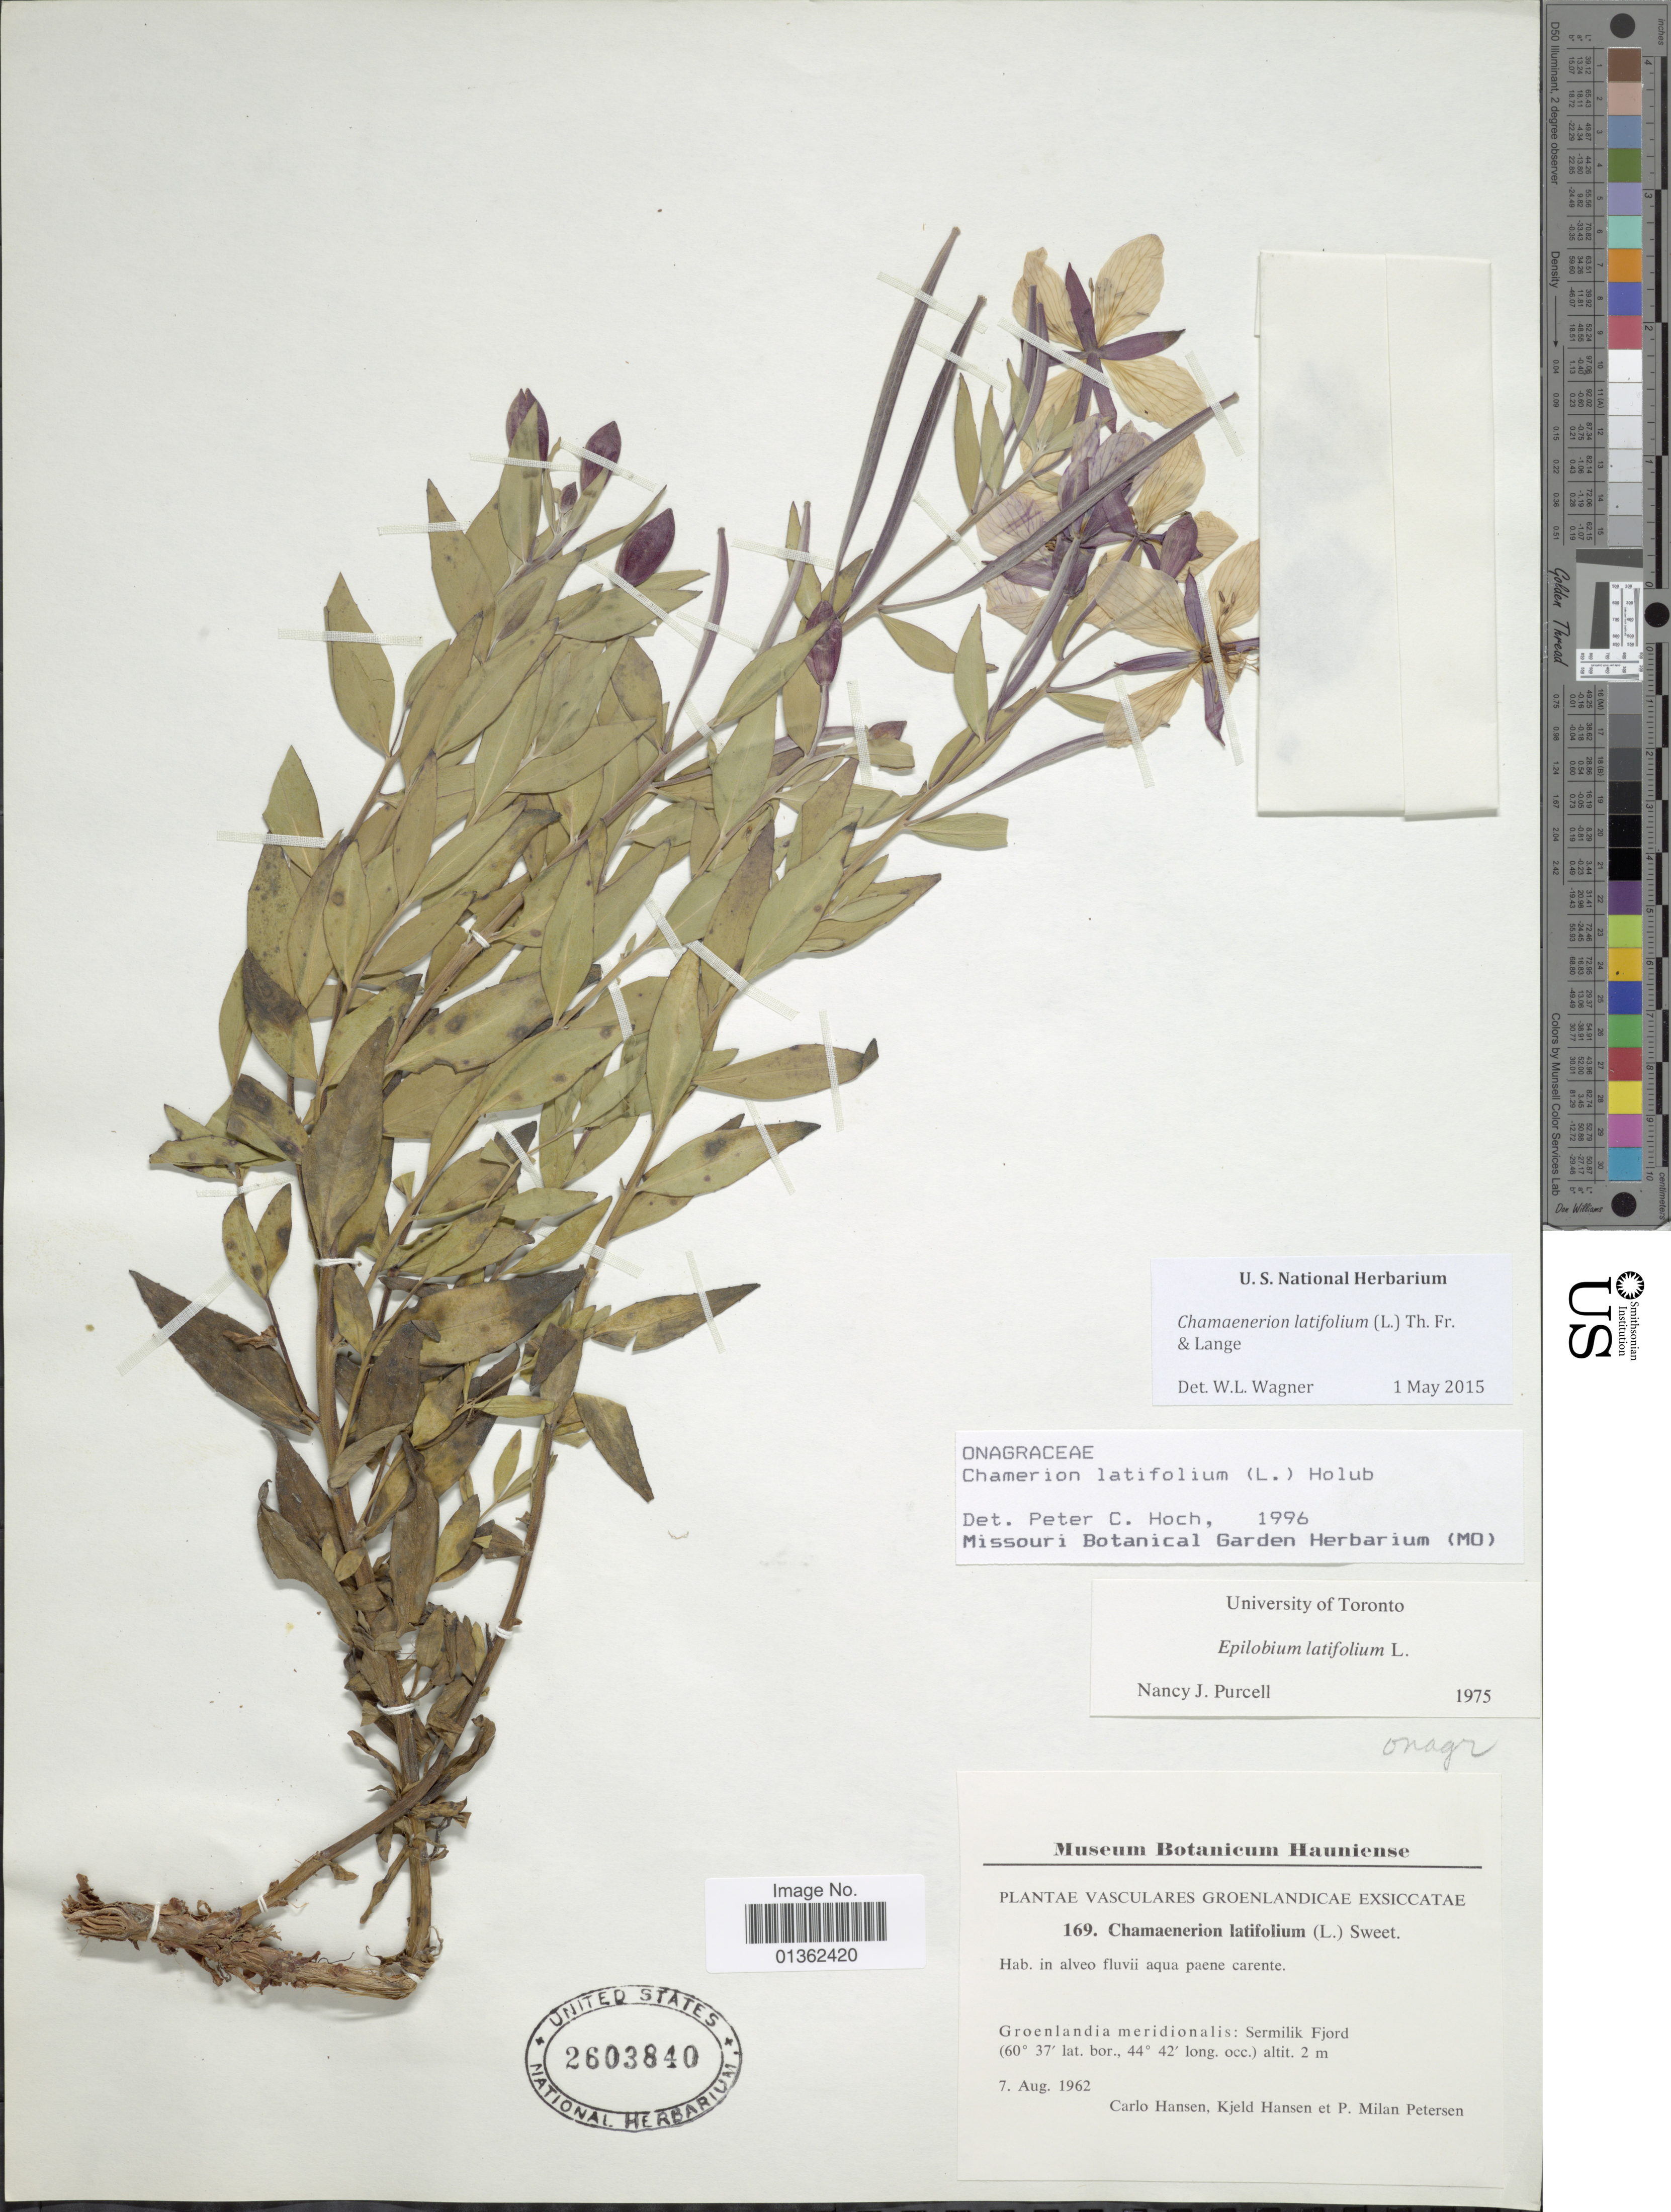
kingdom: Plantae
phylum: Tracheophyta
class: Magnoliopsida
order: Myrtales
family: Onagraceae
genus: Chamaenerion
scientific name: Chamaenerion latifolium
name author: (L.) Th. Fr. & Lange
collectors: C. Hansen, K. Hansen & P. Petersen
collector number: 169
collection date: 1962-08-07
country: Greenland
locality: Groenlandia meridionalis: Sermilik Fjord.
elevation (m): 2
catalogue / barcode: US 2603840